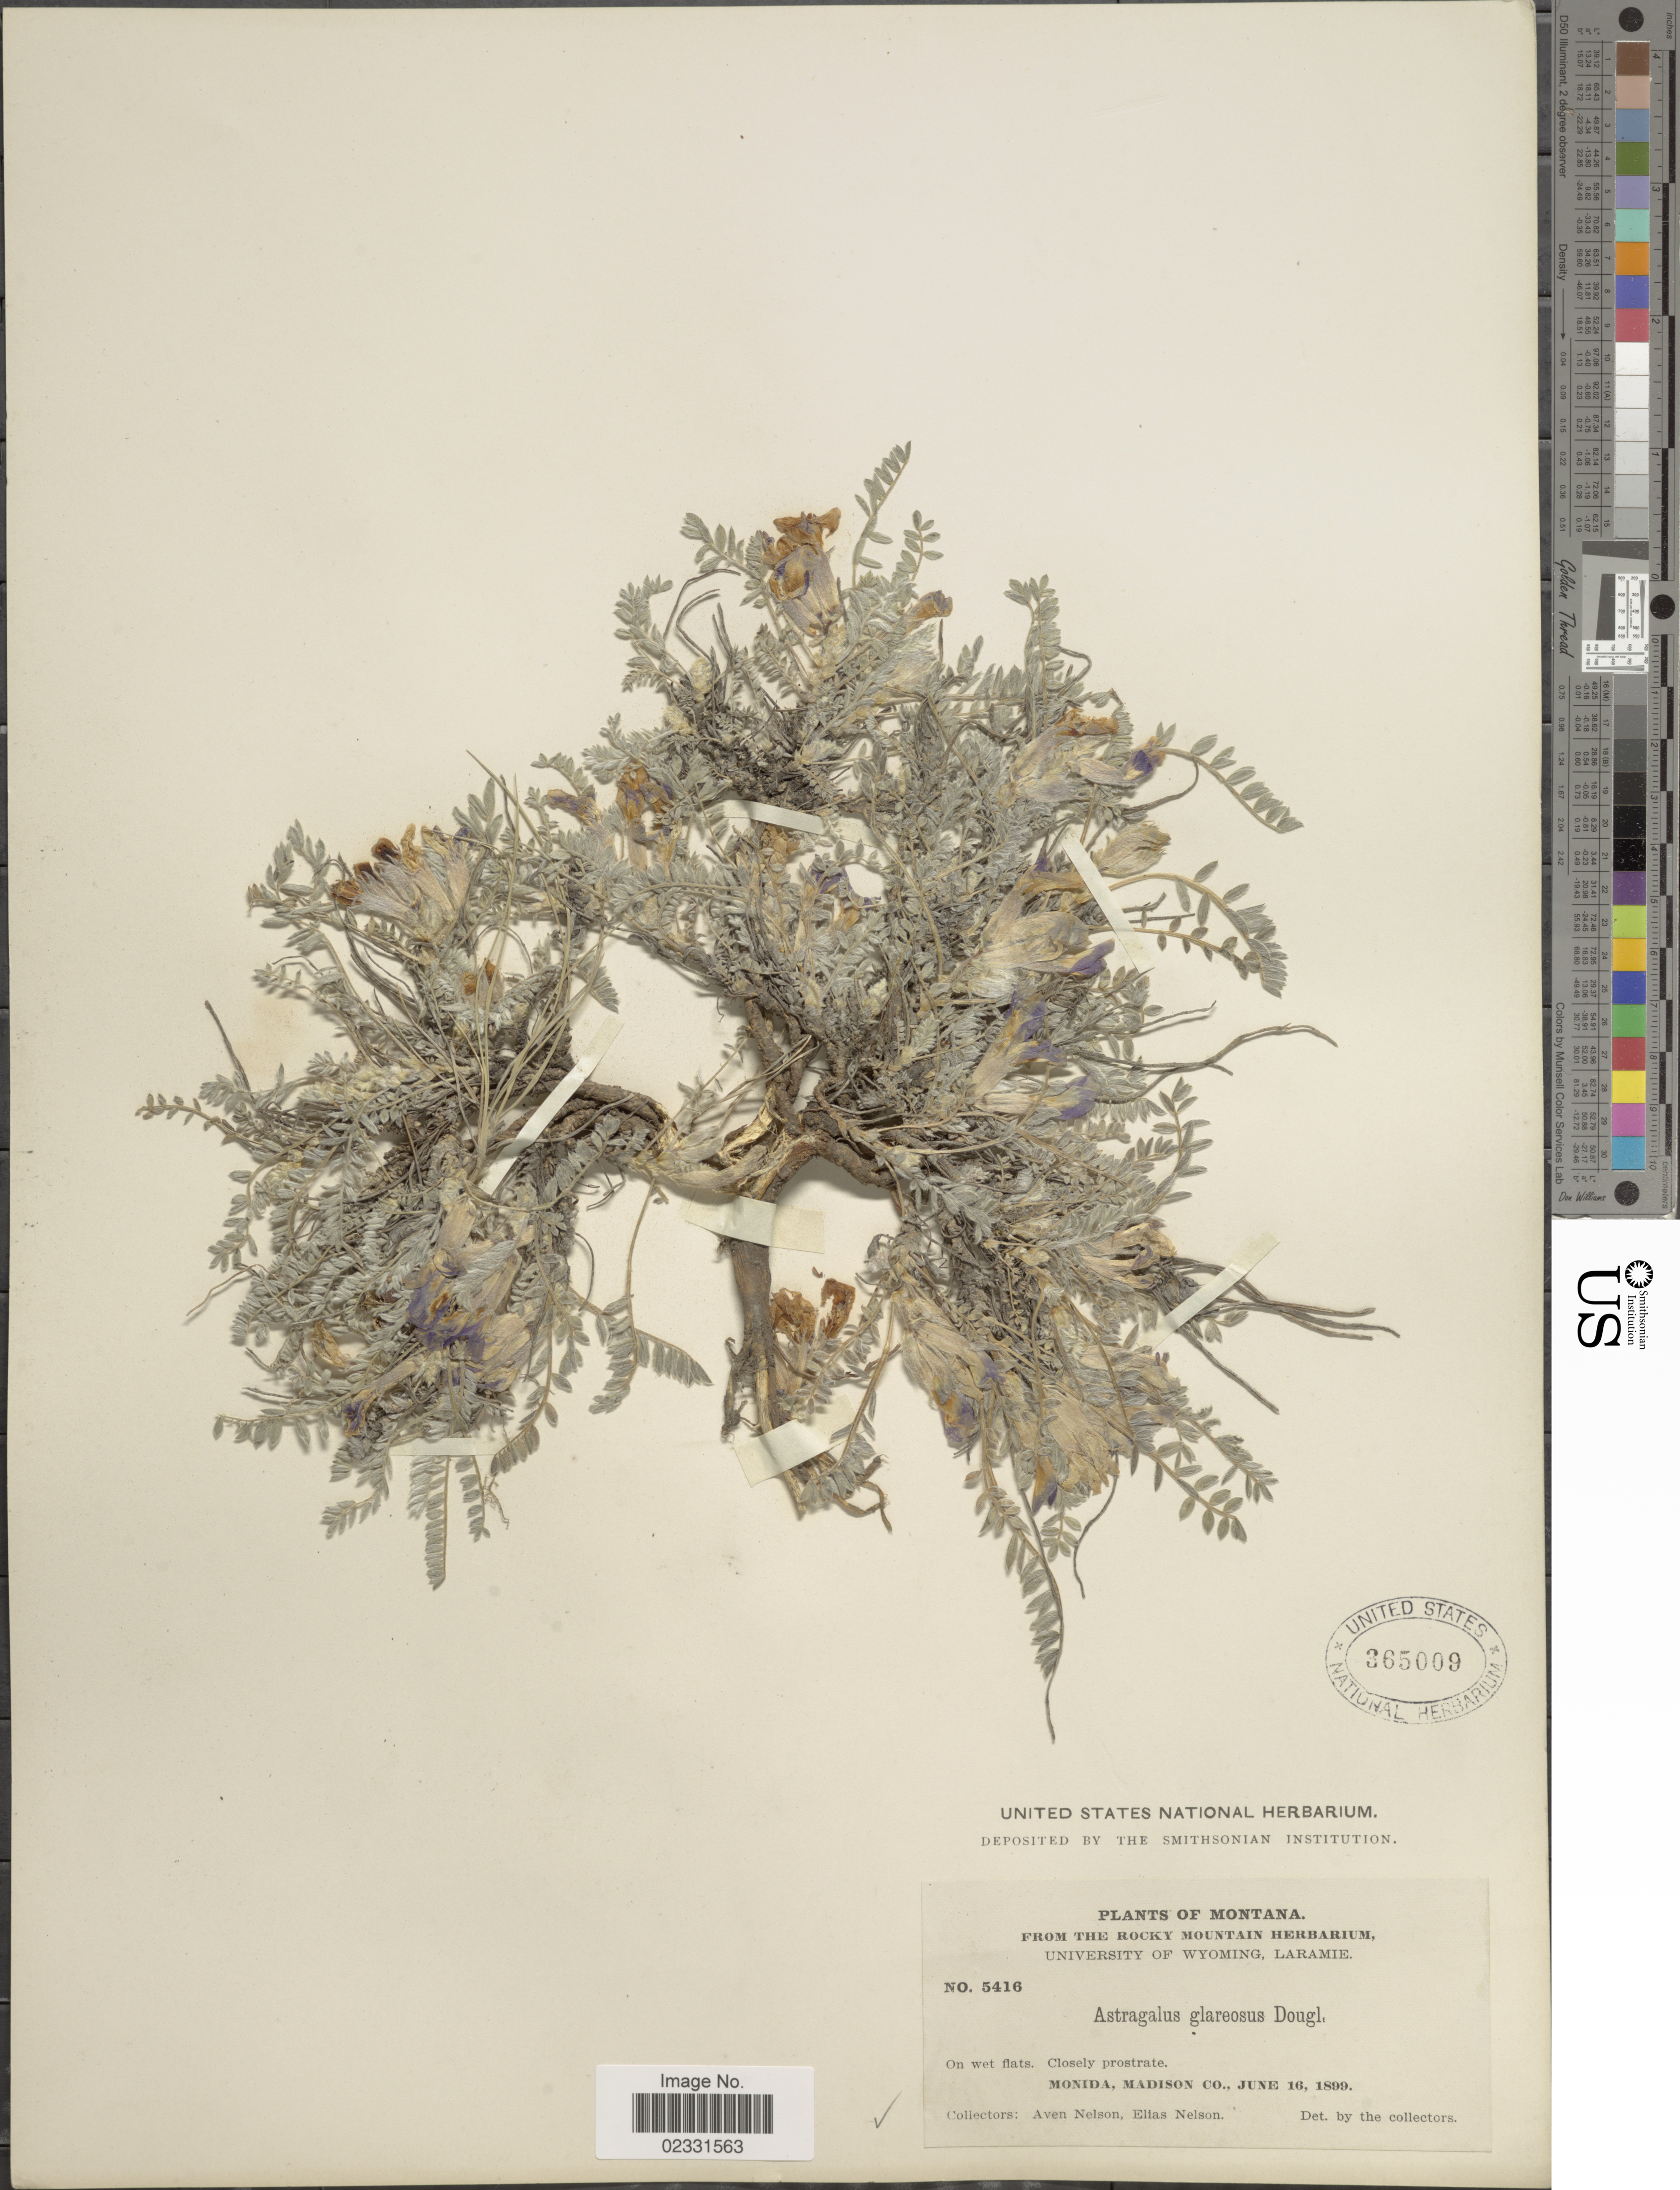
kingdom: Plantae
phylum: Tracheophyta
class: Magnoliopsida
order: Fabales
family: Fabaceae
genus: Astragalus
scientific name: Astragalus purshii var. glareosus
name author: (Douglas ex Hook.) Barneby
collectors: A. Nelson & E. Nelson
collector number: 5416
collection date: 1899-06-16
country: United States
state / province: Montana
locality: Monida, Madison Co.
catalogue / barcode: US 365009